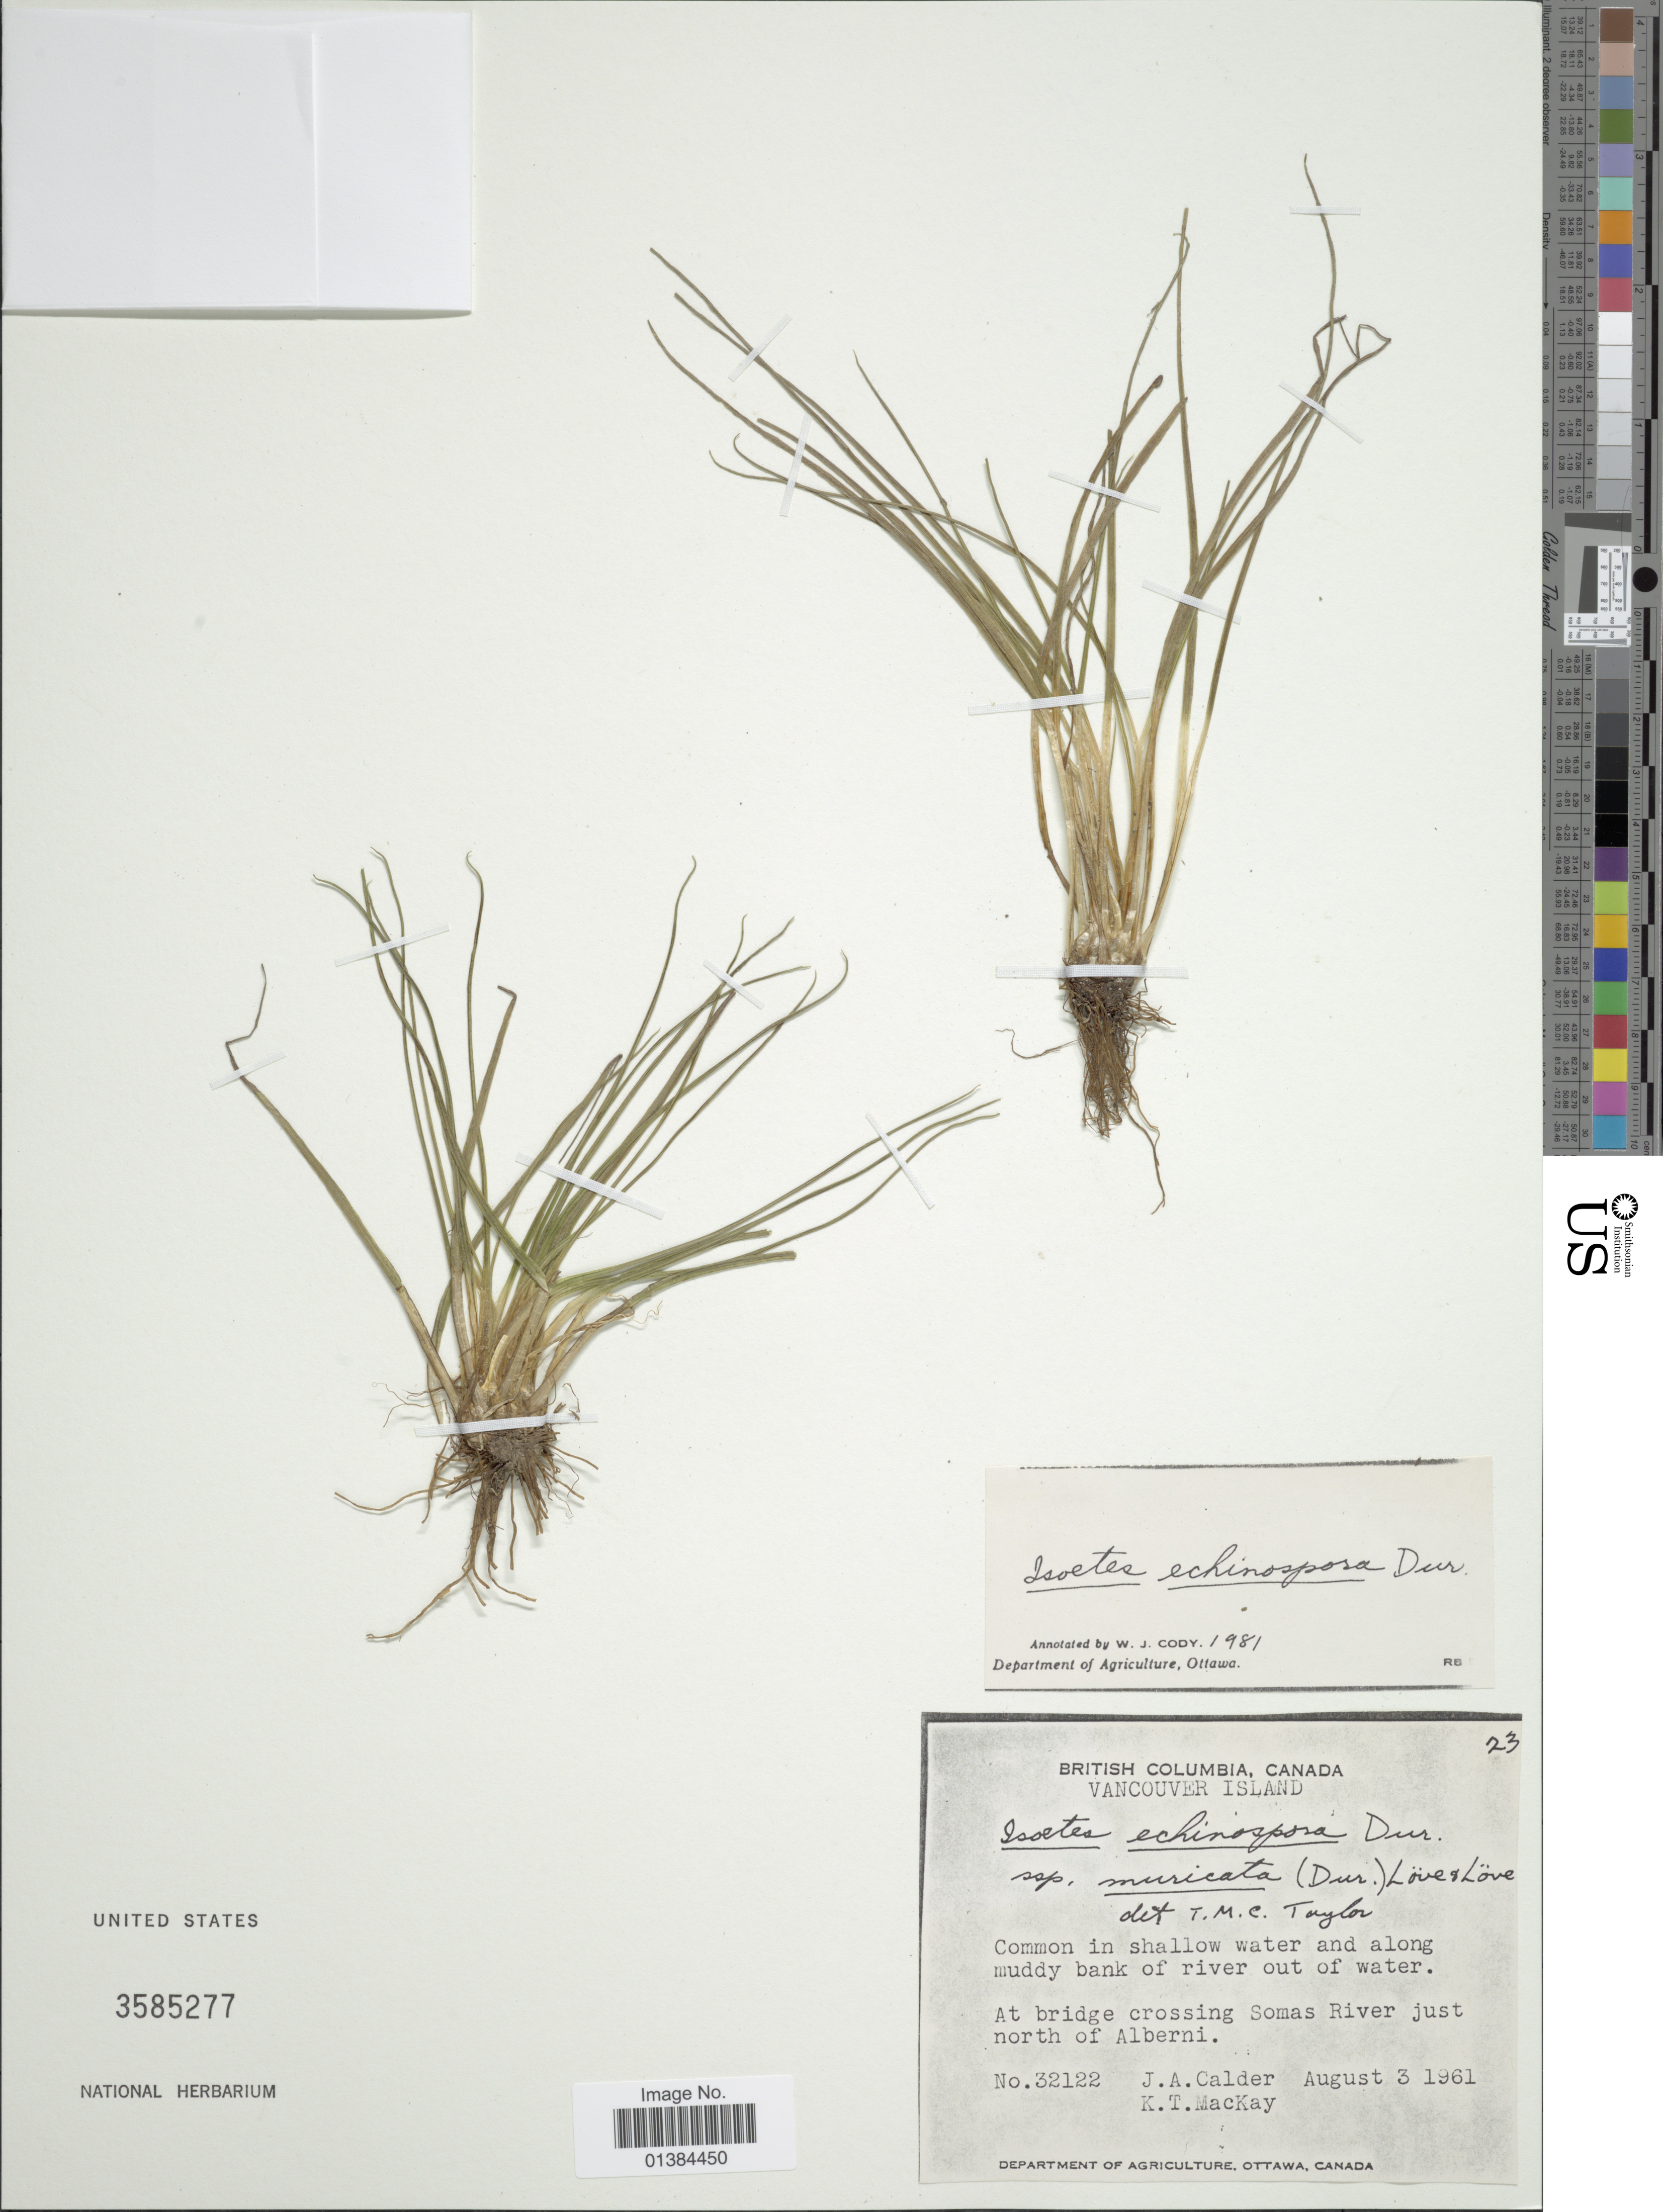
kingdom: Plantae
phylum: Tracheophyta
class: Lycopodiopsida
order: Isoetales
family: Isoetaceae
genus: Isoetes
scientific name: Isoetes echinospora subsp. muricata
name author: (Durieu) Á. Löve & D. Löve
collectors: J. A. Calder & K. T. Mackay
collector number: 32122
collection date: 1961-08-03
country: Canada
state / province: British Columbia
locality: Vancouver Island. At bridge crossing Somas River just north of Alberni.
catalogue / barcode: US 3585277